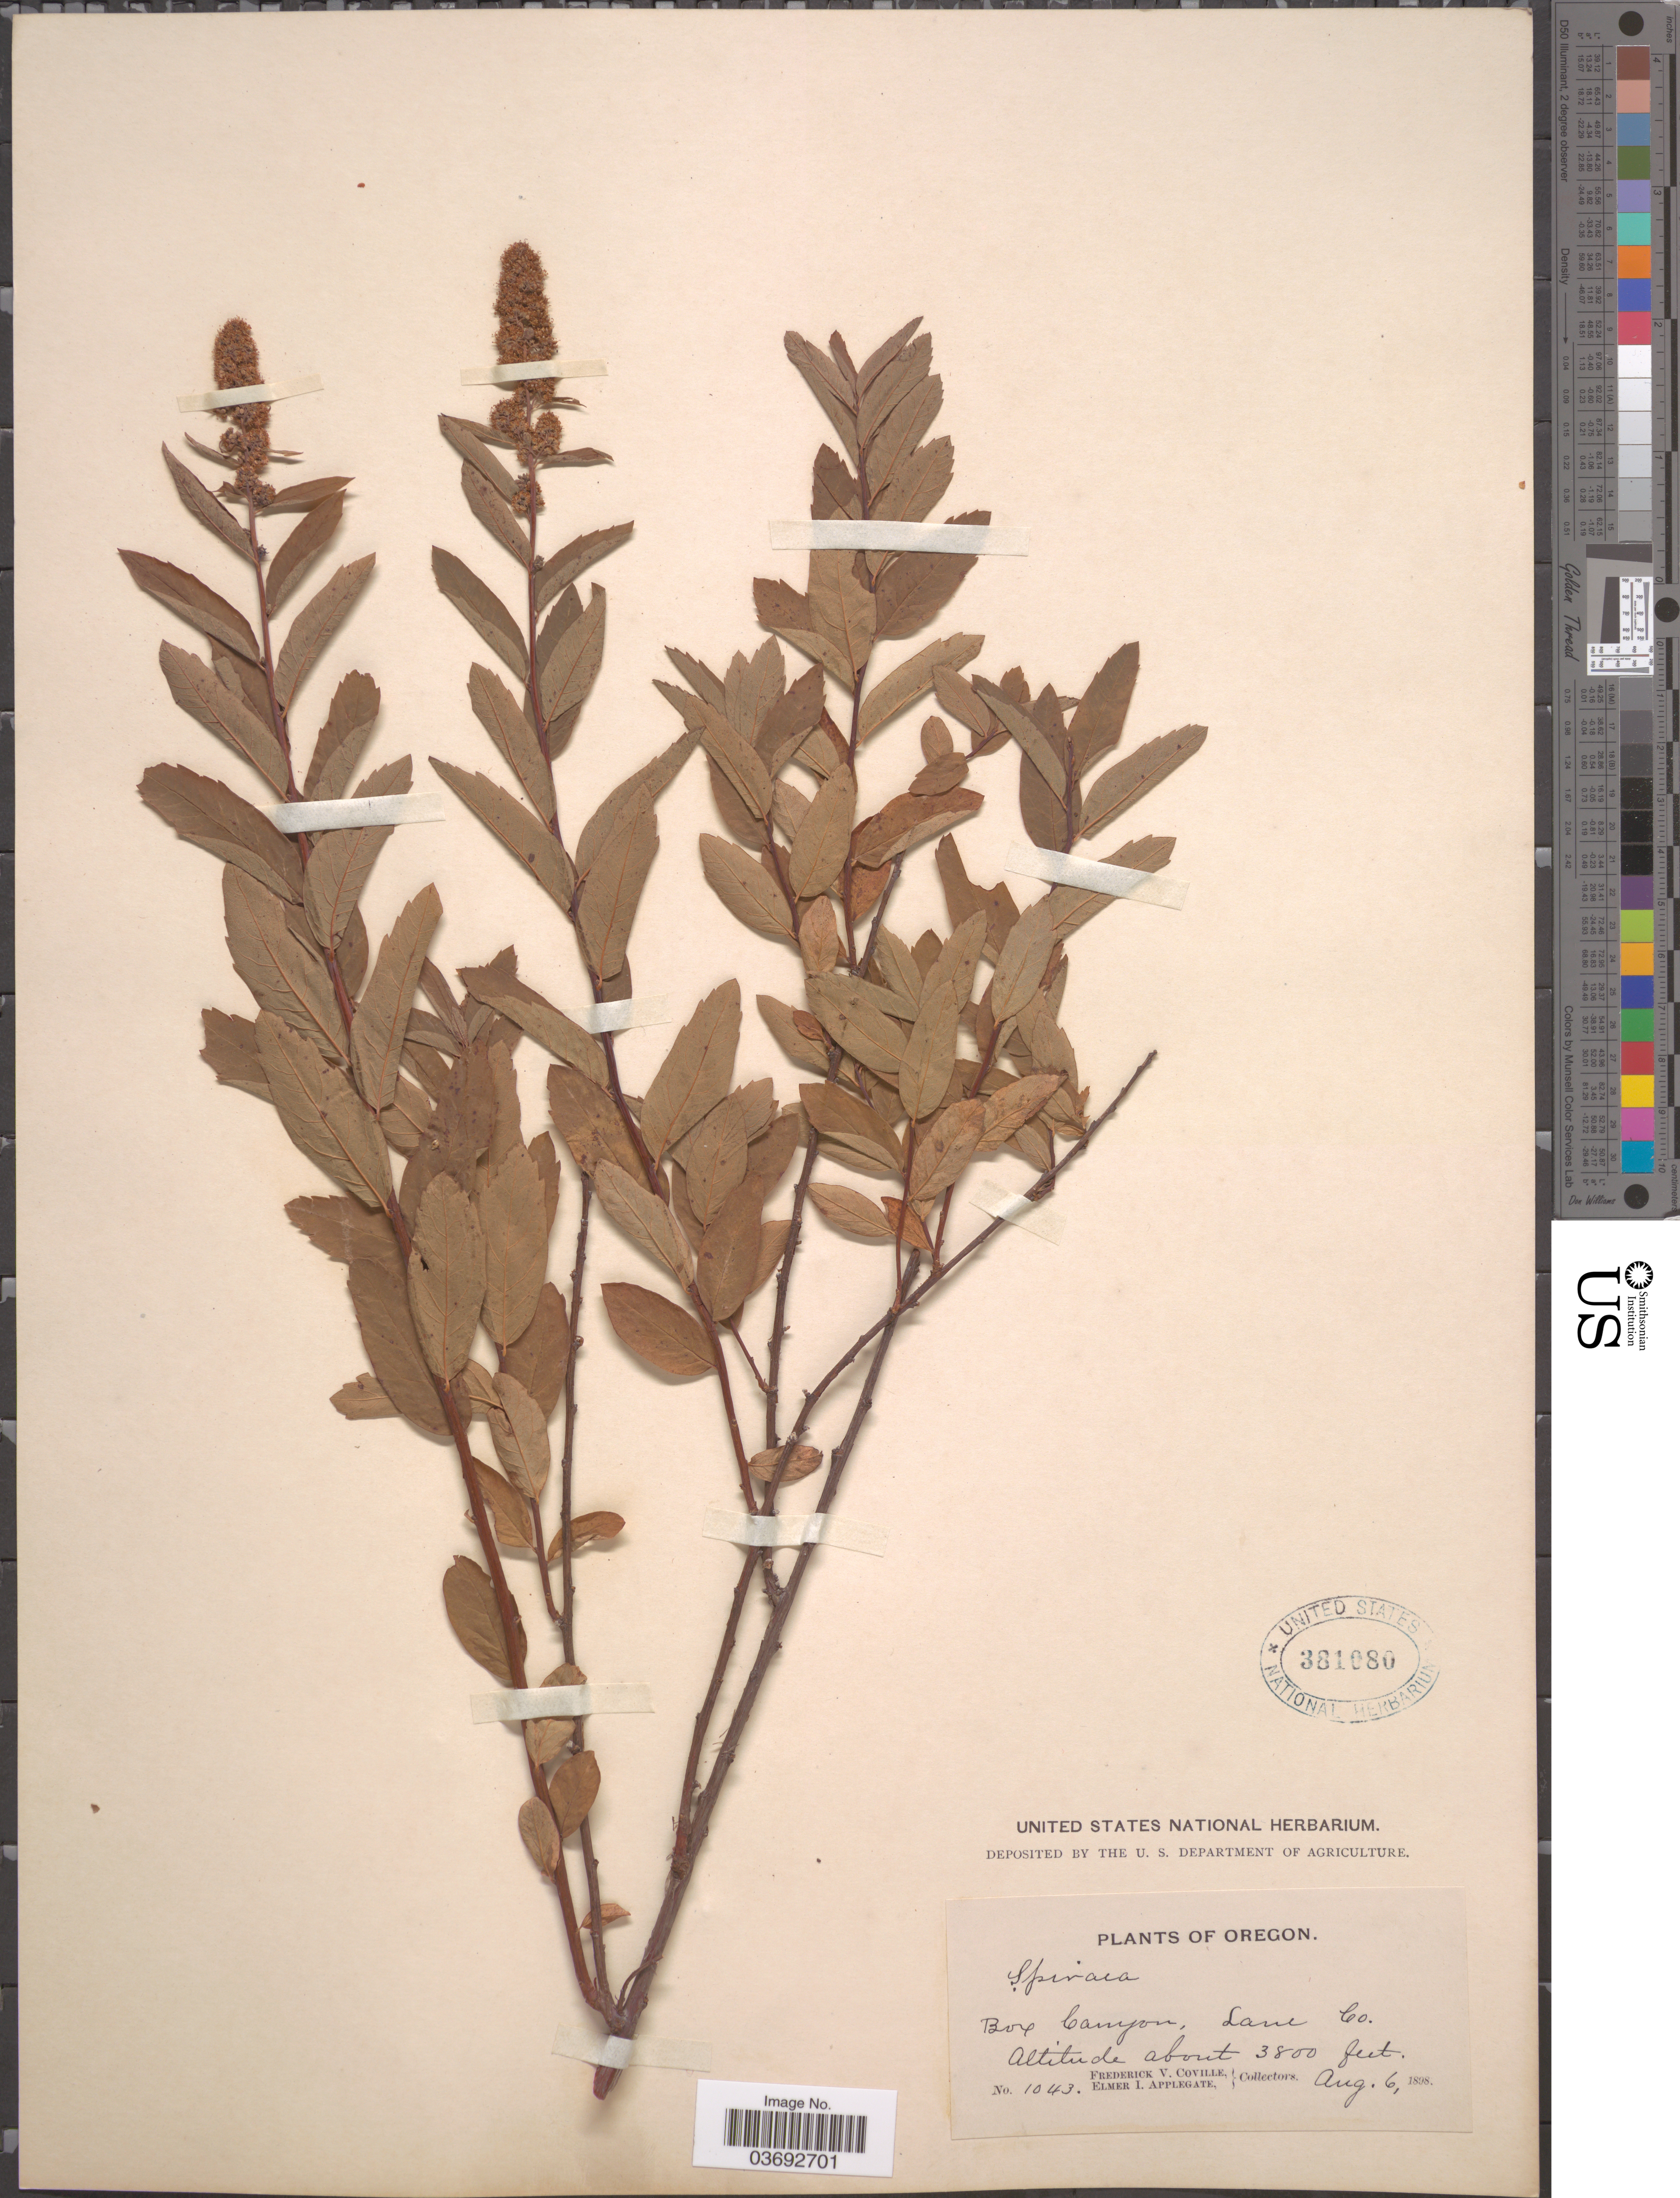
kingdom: Plantae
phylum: Tracheophyta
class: Magnoliopsida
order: Rosales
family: Rosaceae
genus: Spiraea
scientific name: Spiraea menziesii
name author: Hook.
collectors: F. V. Coville & E. I. Applegate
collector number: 1043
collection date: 1898-08-06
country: United States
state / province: Oregon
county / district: Lane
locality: Box Canyon, Lane Co.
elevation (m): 1158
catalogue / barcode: US 381080